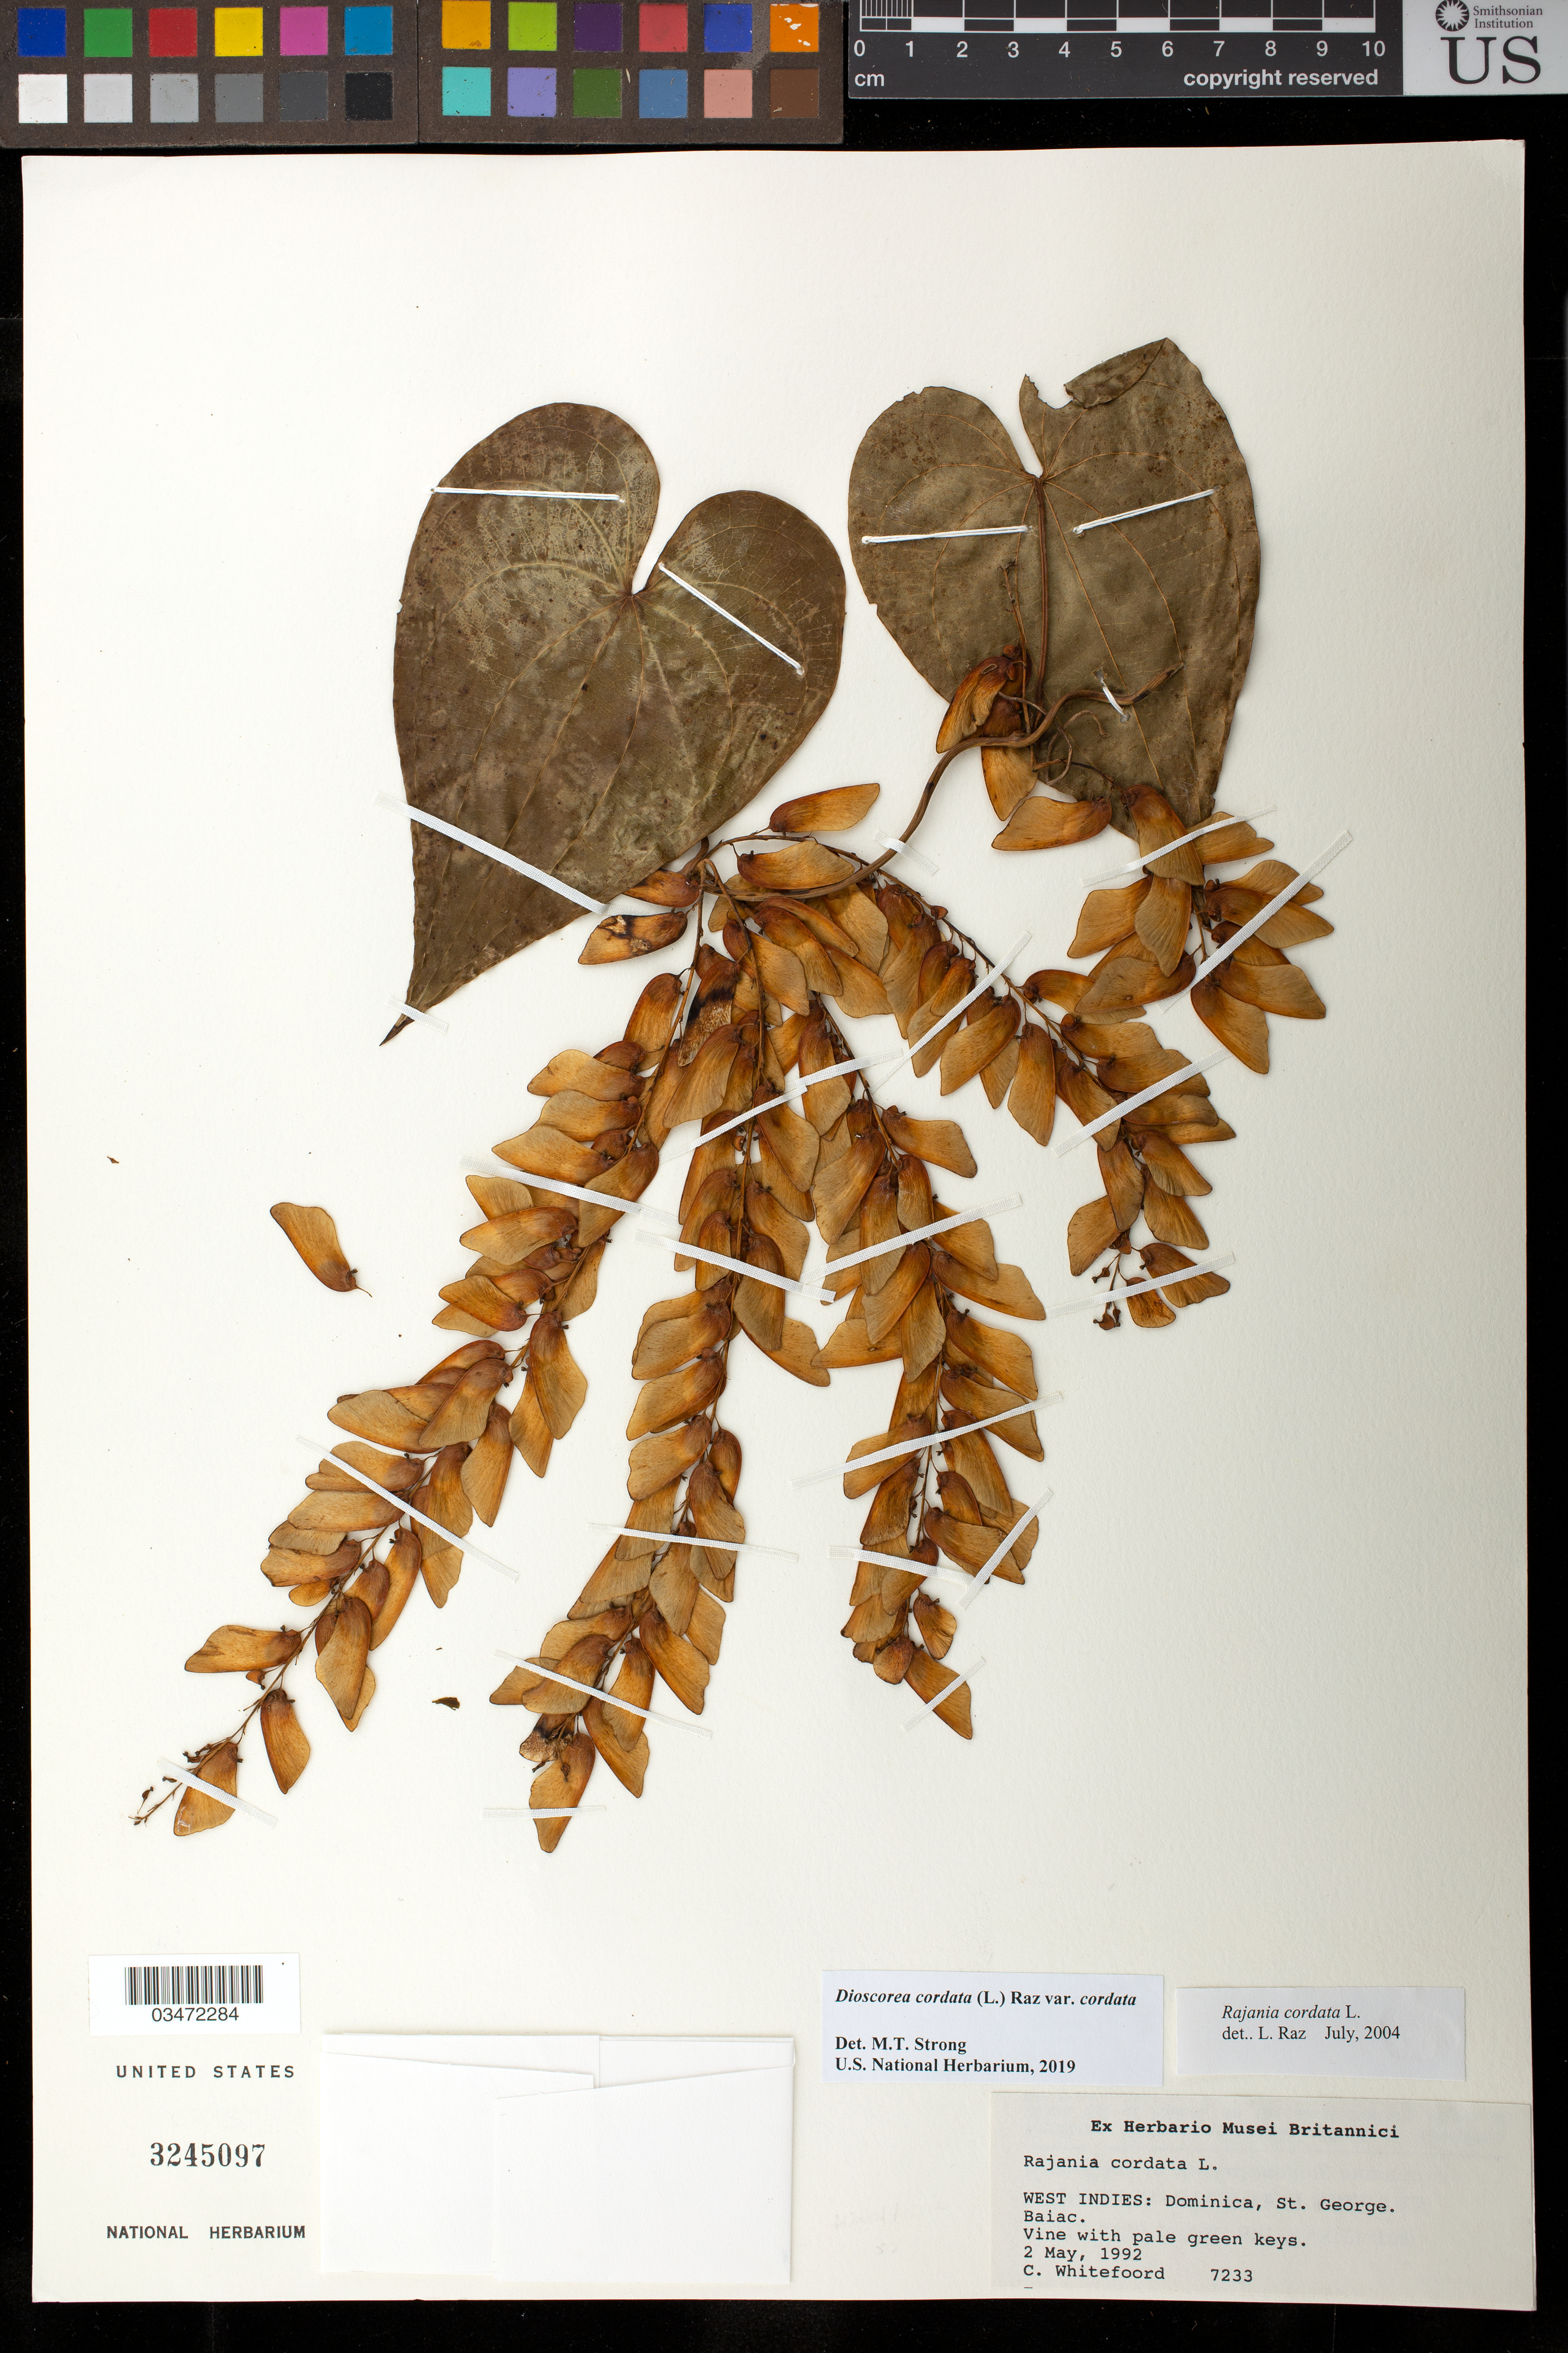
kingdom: Plantae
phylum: Tracheophyta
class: Liliopsida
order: Dioscoreales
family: Dioscoreaceae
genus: Dioscorea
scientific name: Dioscorea cordata var. cordata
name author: (L.) Raz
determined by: Strong, M. T., (US), Smithsonian Institution - National Museum of Natural History (UNITED STATES)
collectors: C. Whitefoord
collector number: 7233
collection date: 1992-05-02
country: Dominica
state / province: St. George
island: Dominica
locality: Baiac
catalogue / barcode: US 3245097